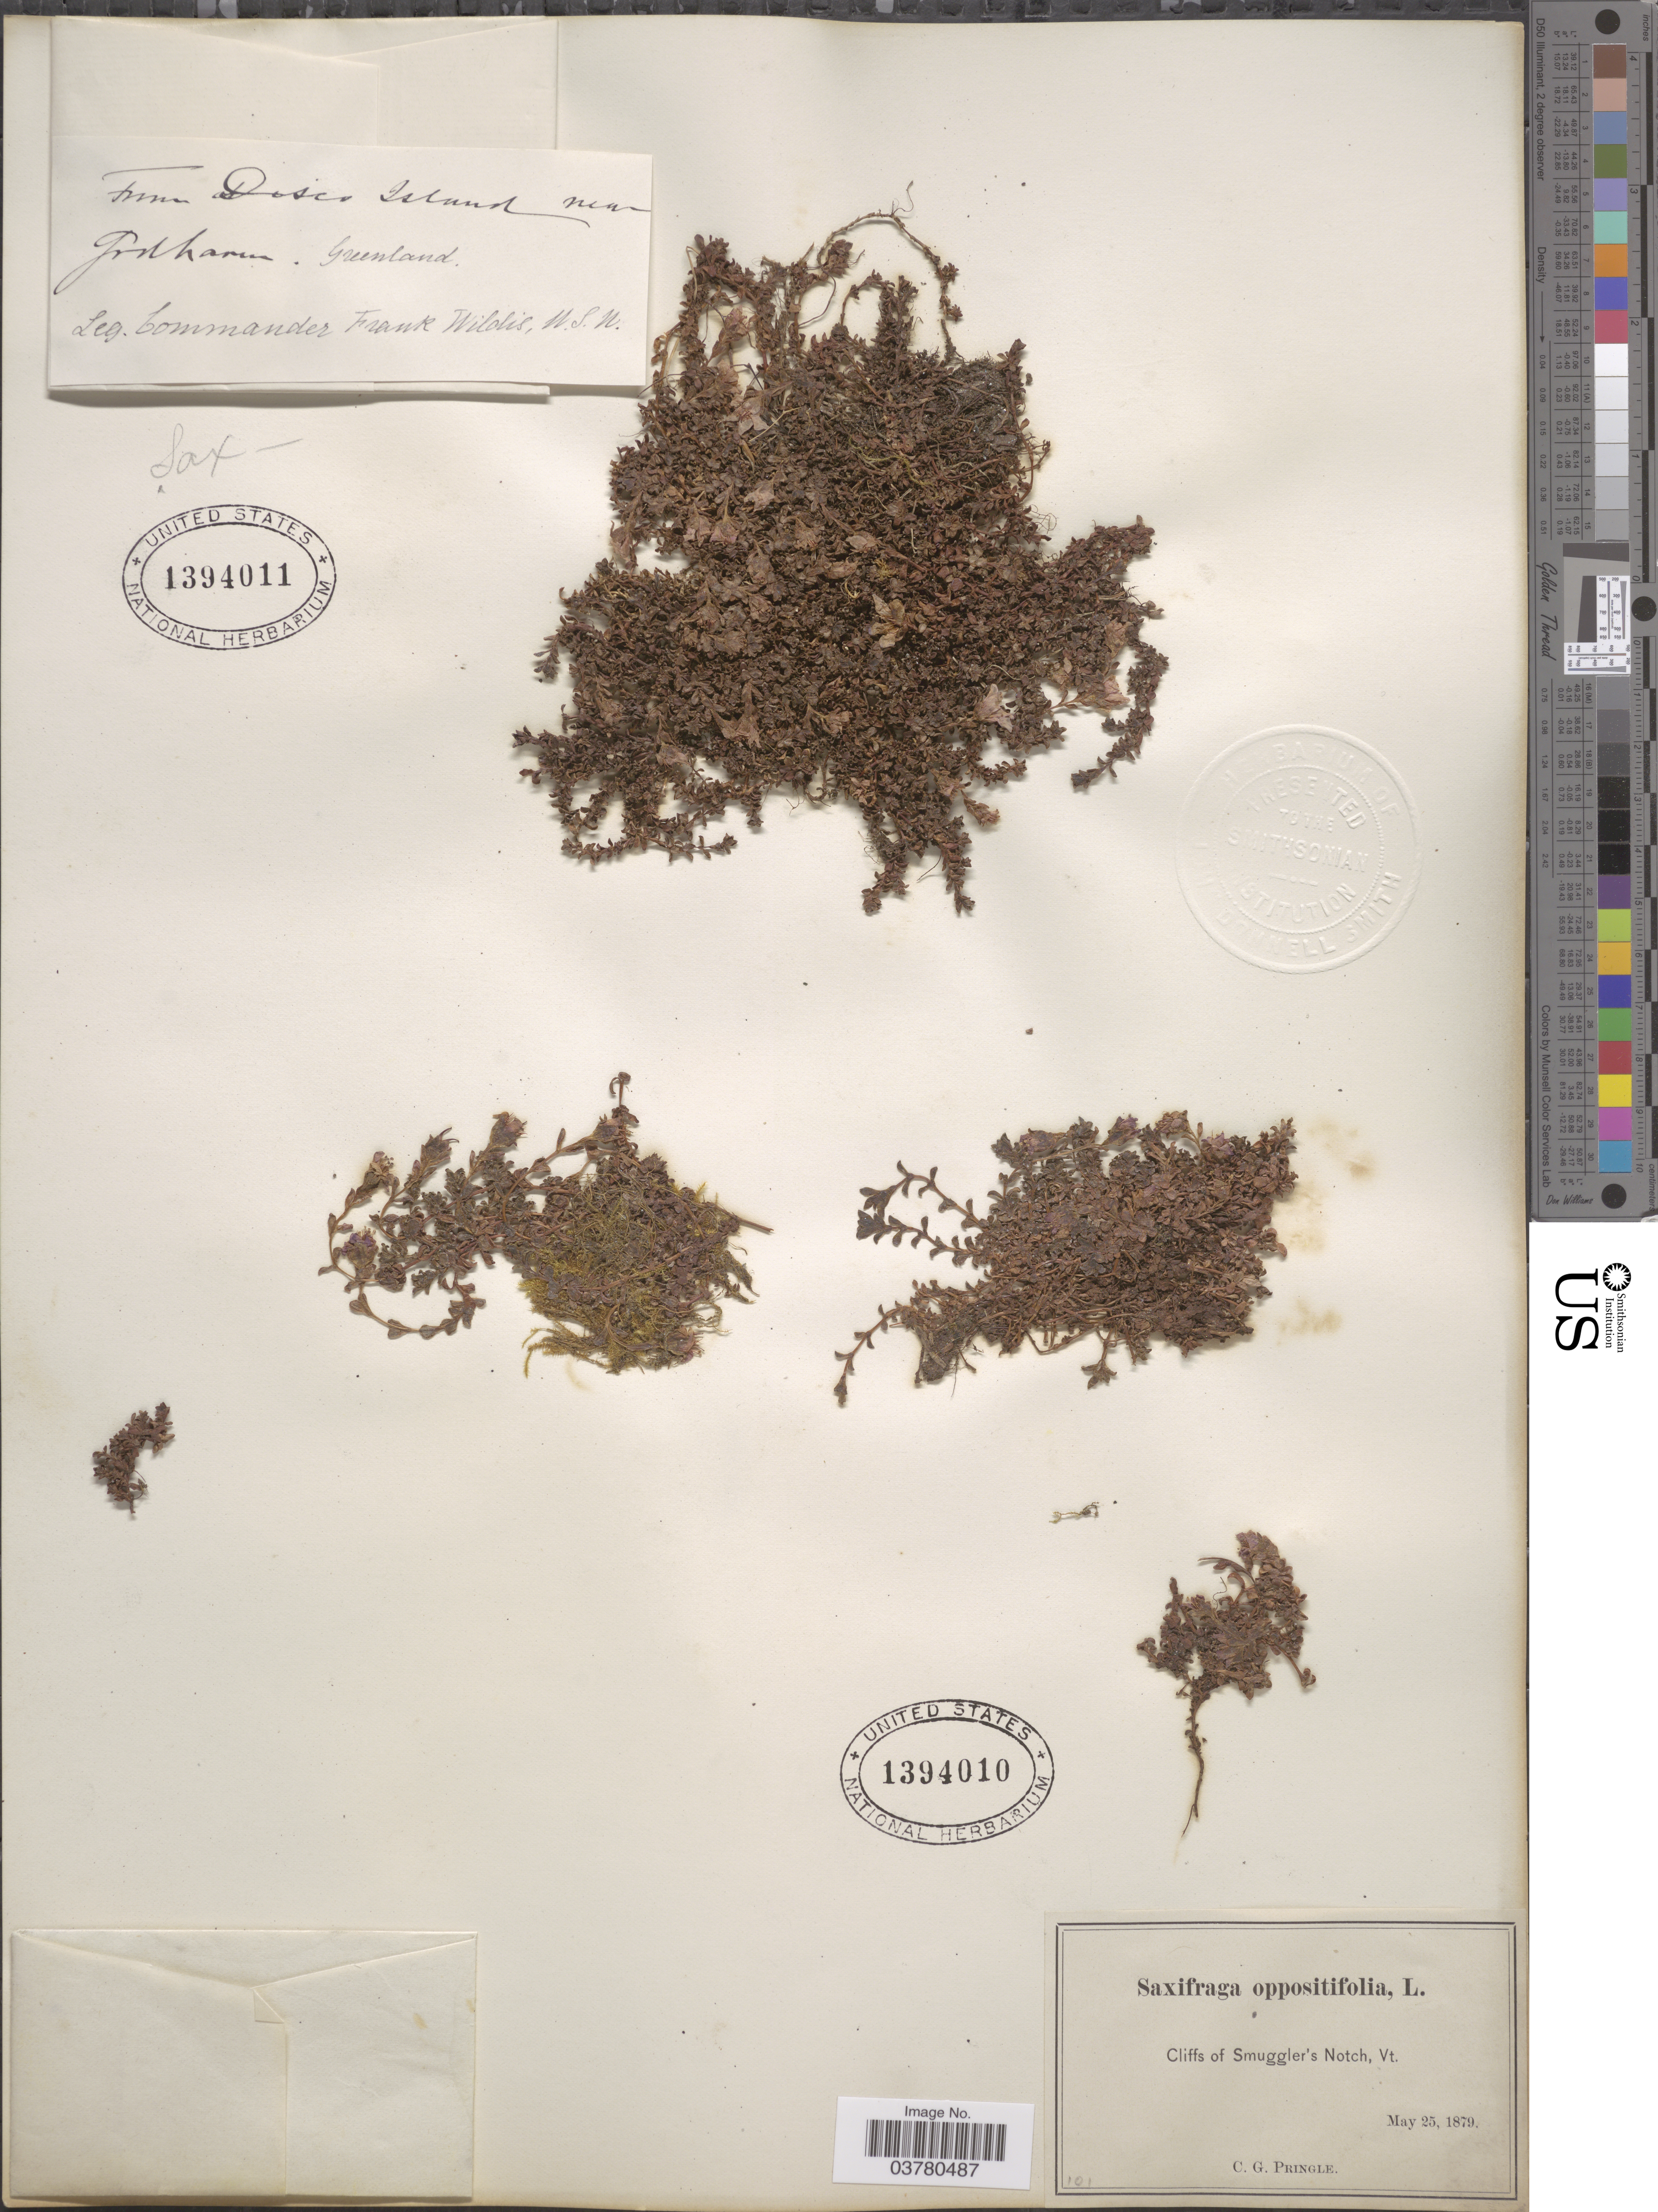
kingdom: Plantae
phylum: Tracheophyta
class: Magnoliopsida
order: Saxifragales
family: Saxifragaceae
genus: Saxifraga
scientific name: Saxifraga oppositifolia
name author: L.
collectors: C. G. Pringle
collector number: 101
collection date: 1879-05-25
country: United States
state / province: Vermont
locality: Cliffs of Smuggler's Notch.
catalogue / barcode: US 1394010-2